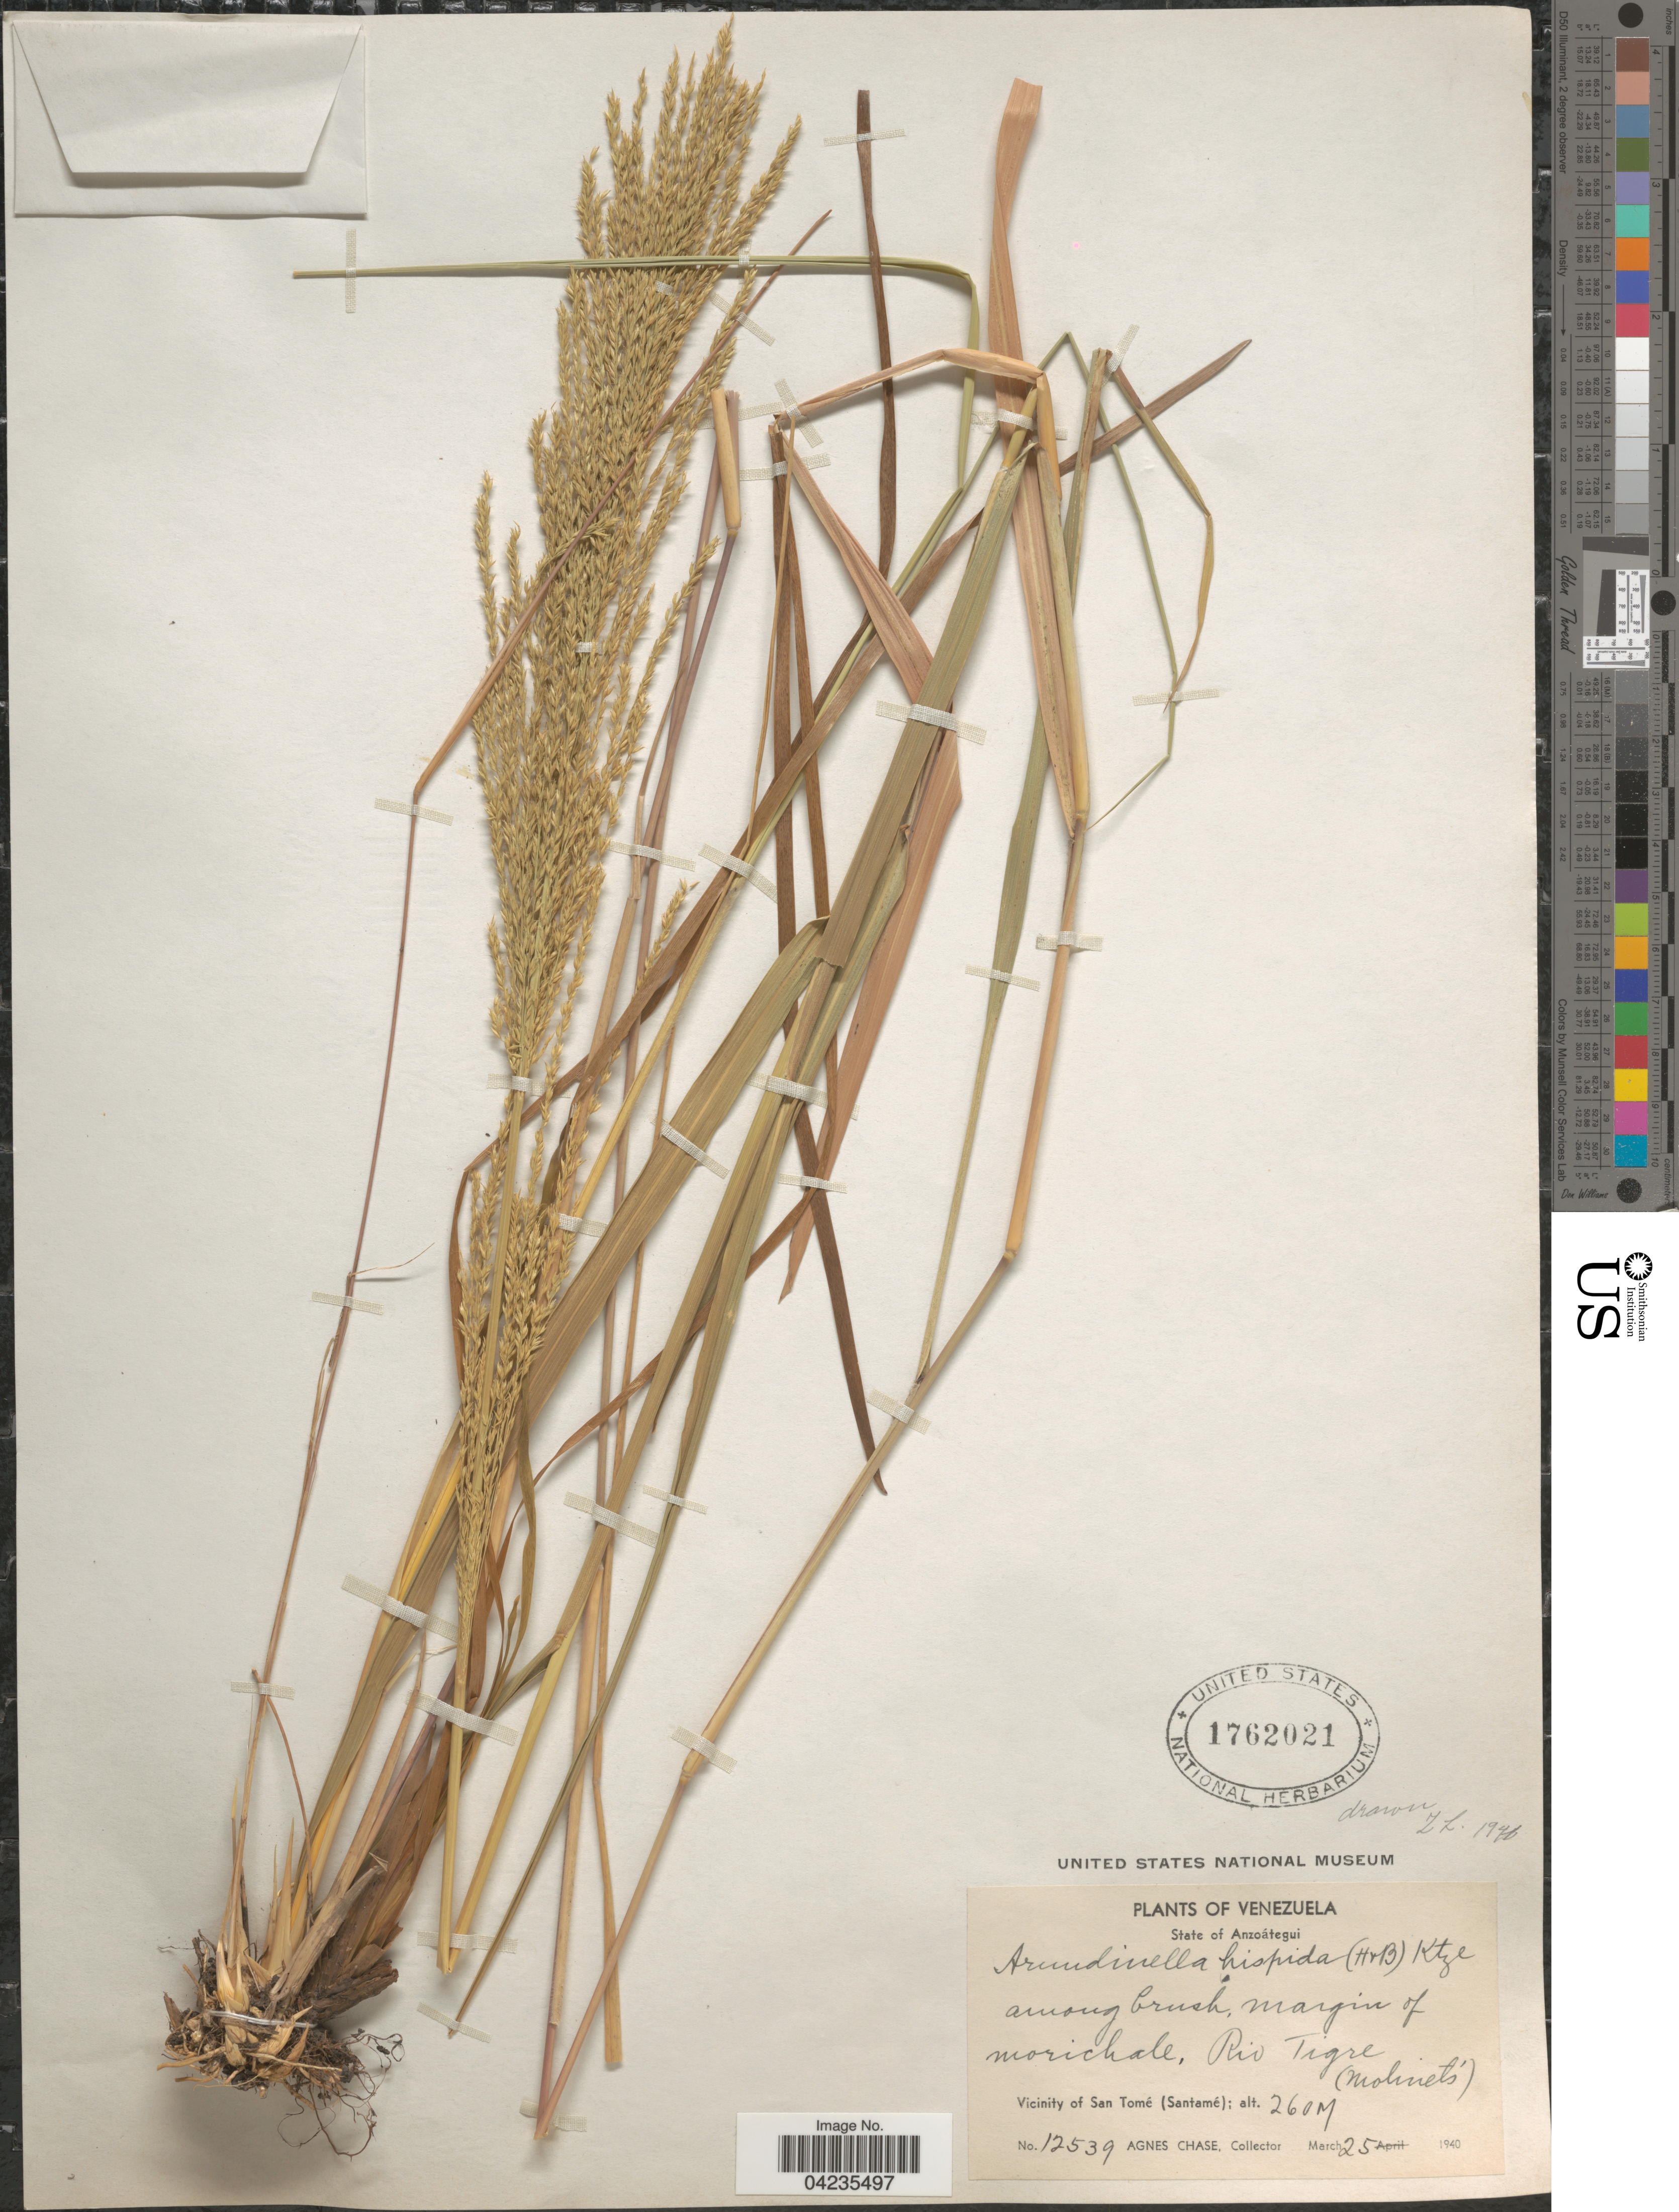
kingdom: Plantae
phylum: Tracheophyta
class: Liliopsida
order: Poales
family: Poaceae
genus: Arundinella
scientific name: Arundinella hispida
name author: (Humb. & Bonpl. ex Willd.) Kuntze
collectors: A. Chase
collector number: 12539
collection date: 1940-03-25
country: Venezuela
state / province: Anzoategui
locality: Rio Tigre (Molinet's). Vicinity of San Tomé (Santamé).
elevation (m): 260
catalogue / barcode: US 1762021